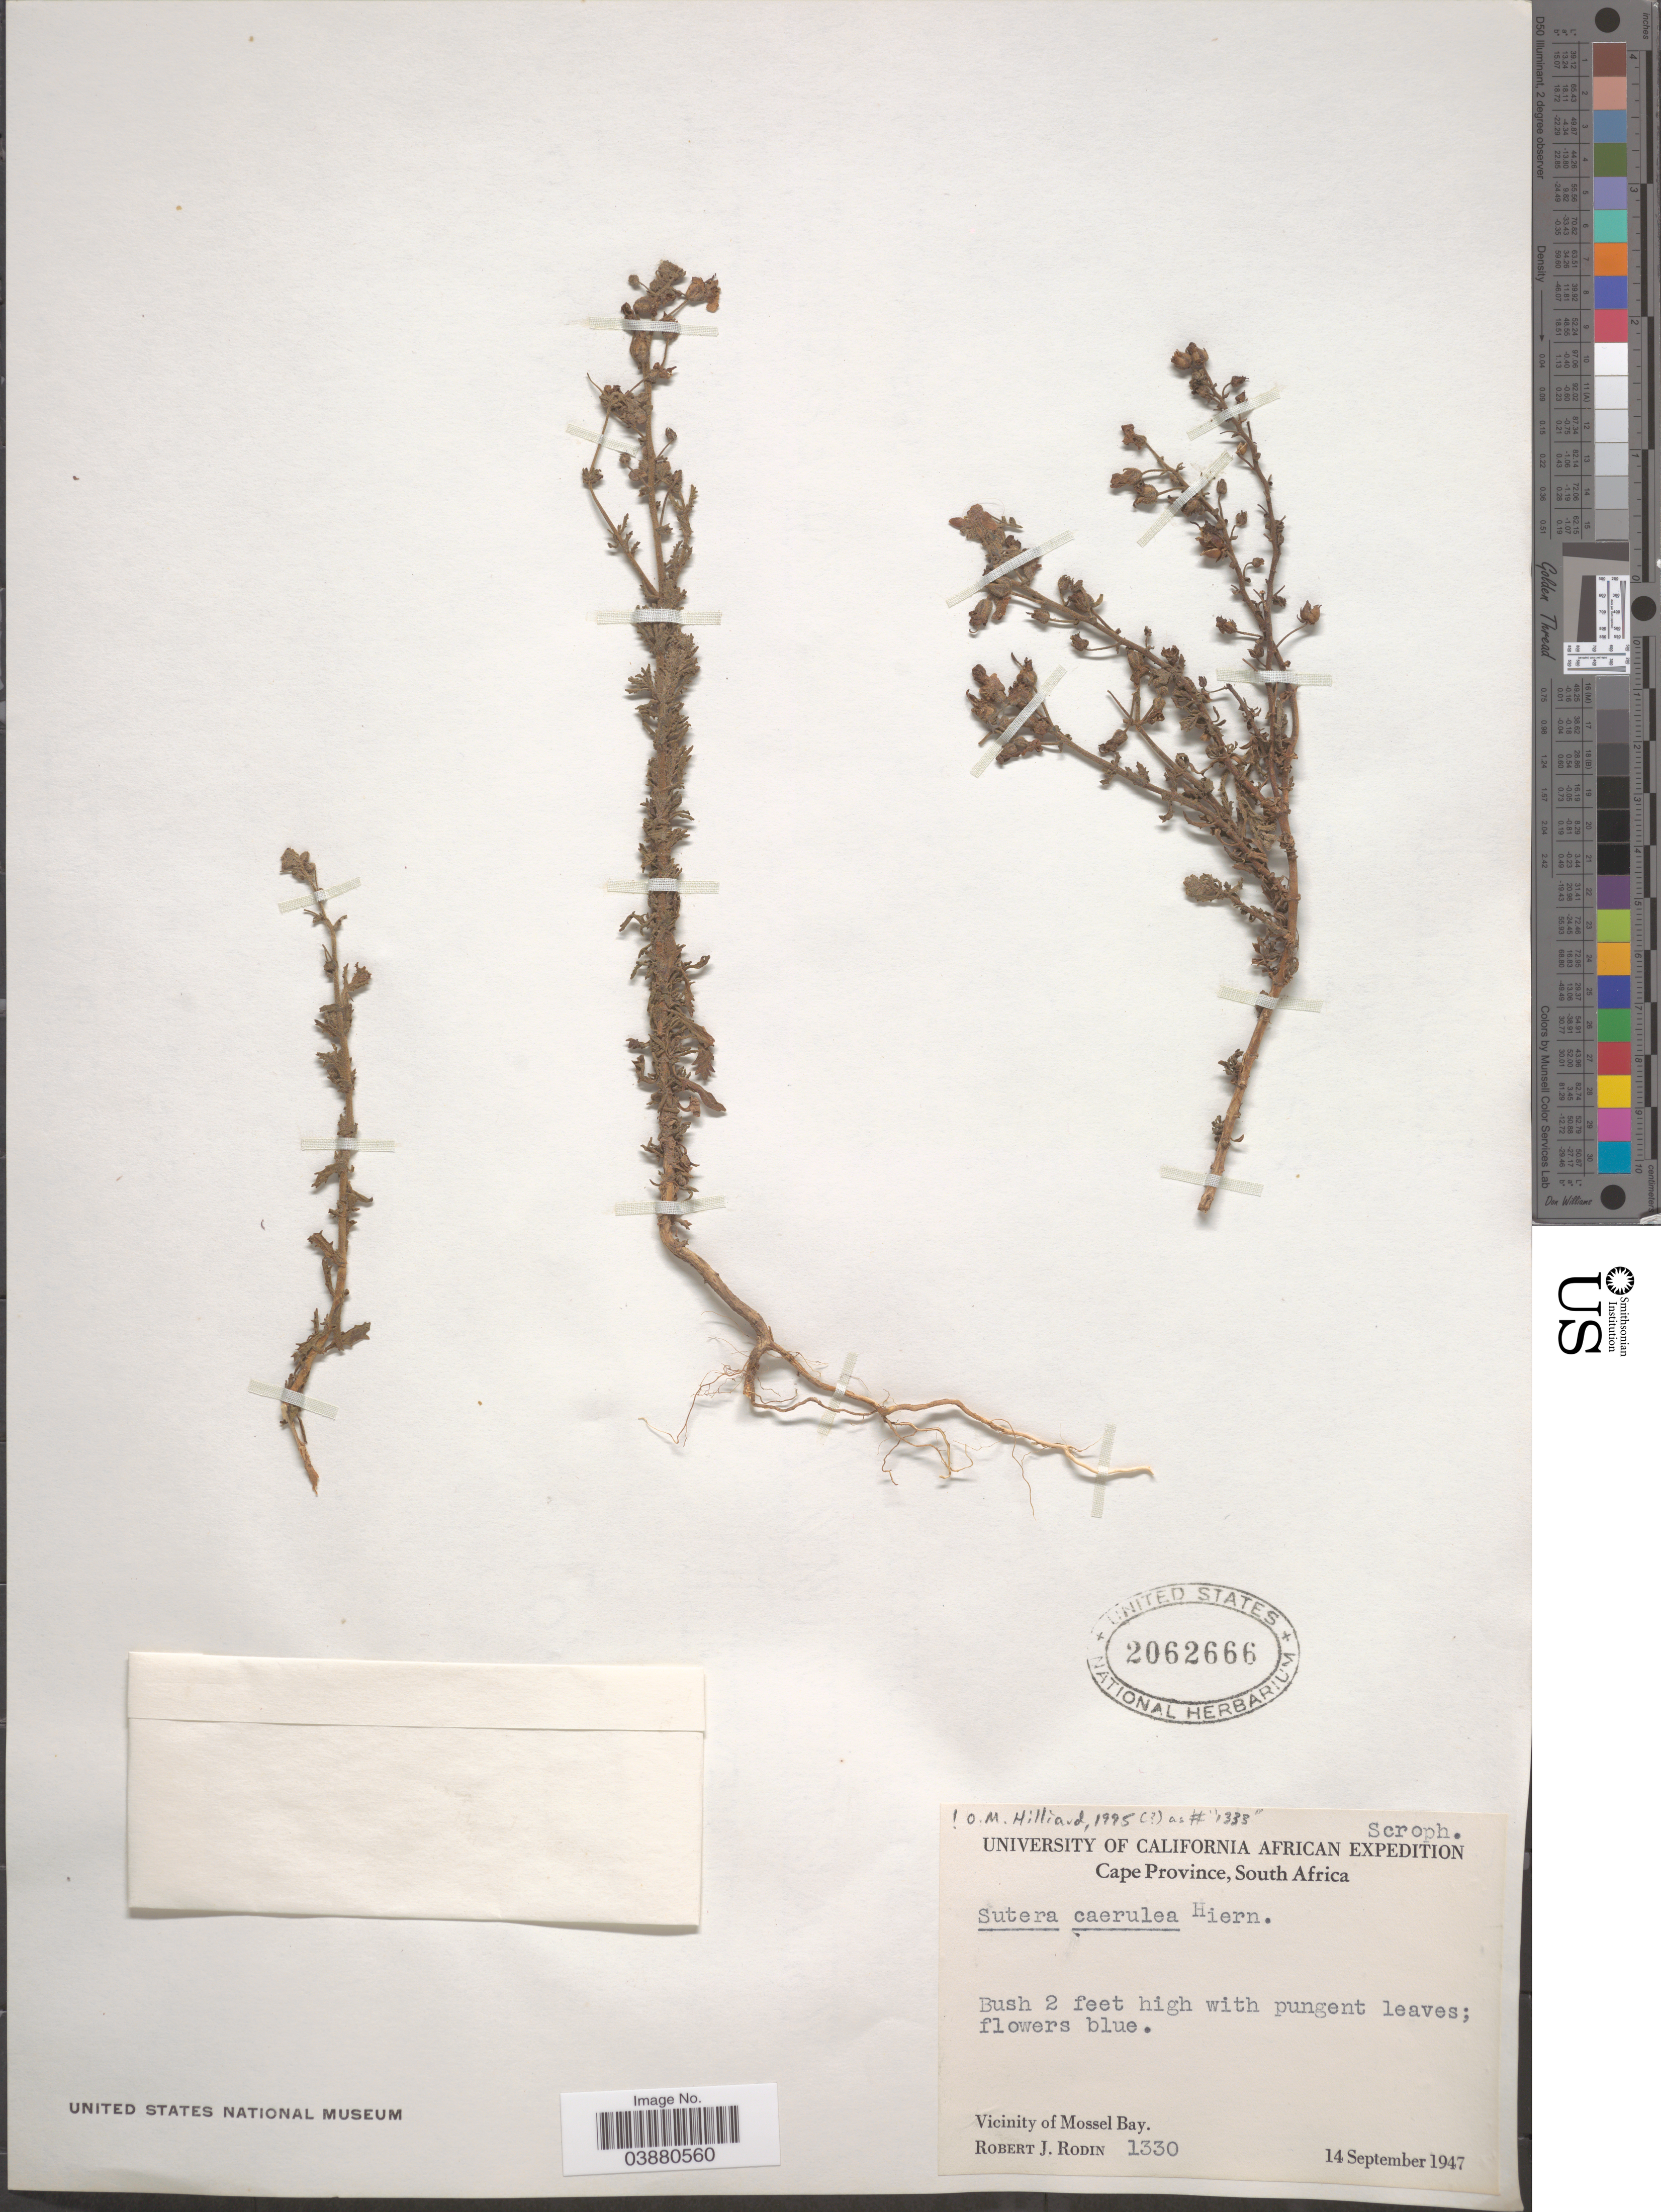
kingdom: Plantae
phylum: Tracheophyta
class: Magnoliopsida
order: Lamiales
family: Scrophulariaceae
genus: Sutera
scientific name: Sutera caerulea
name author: Hiern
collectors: R. J. Rodin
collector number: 1330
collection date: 1947-09-14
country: South Africa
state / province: Western Cape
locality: Vicinity of Mossel Bay.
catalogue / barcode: US 2062666